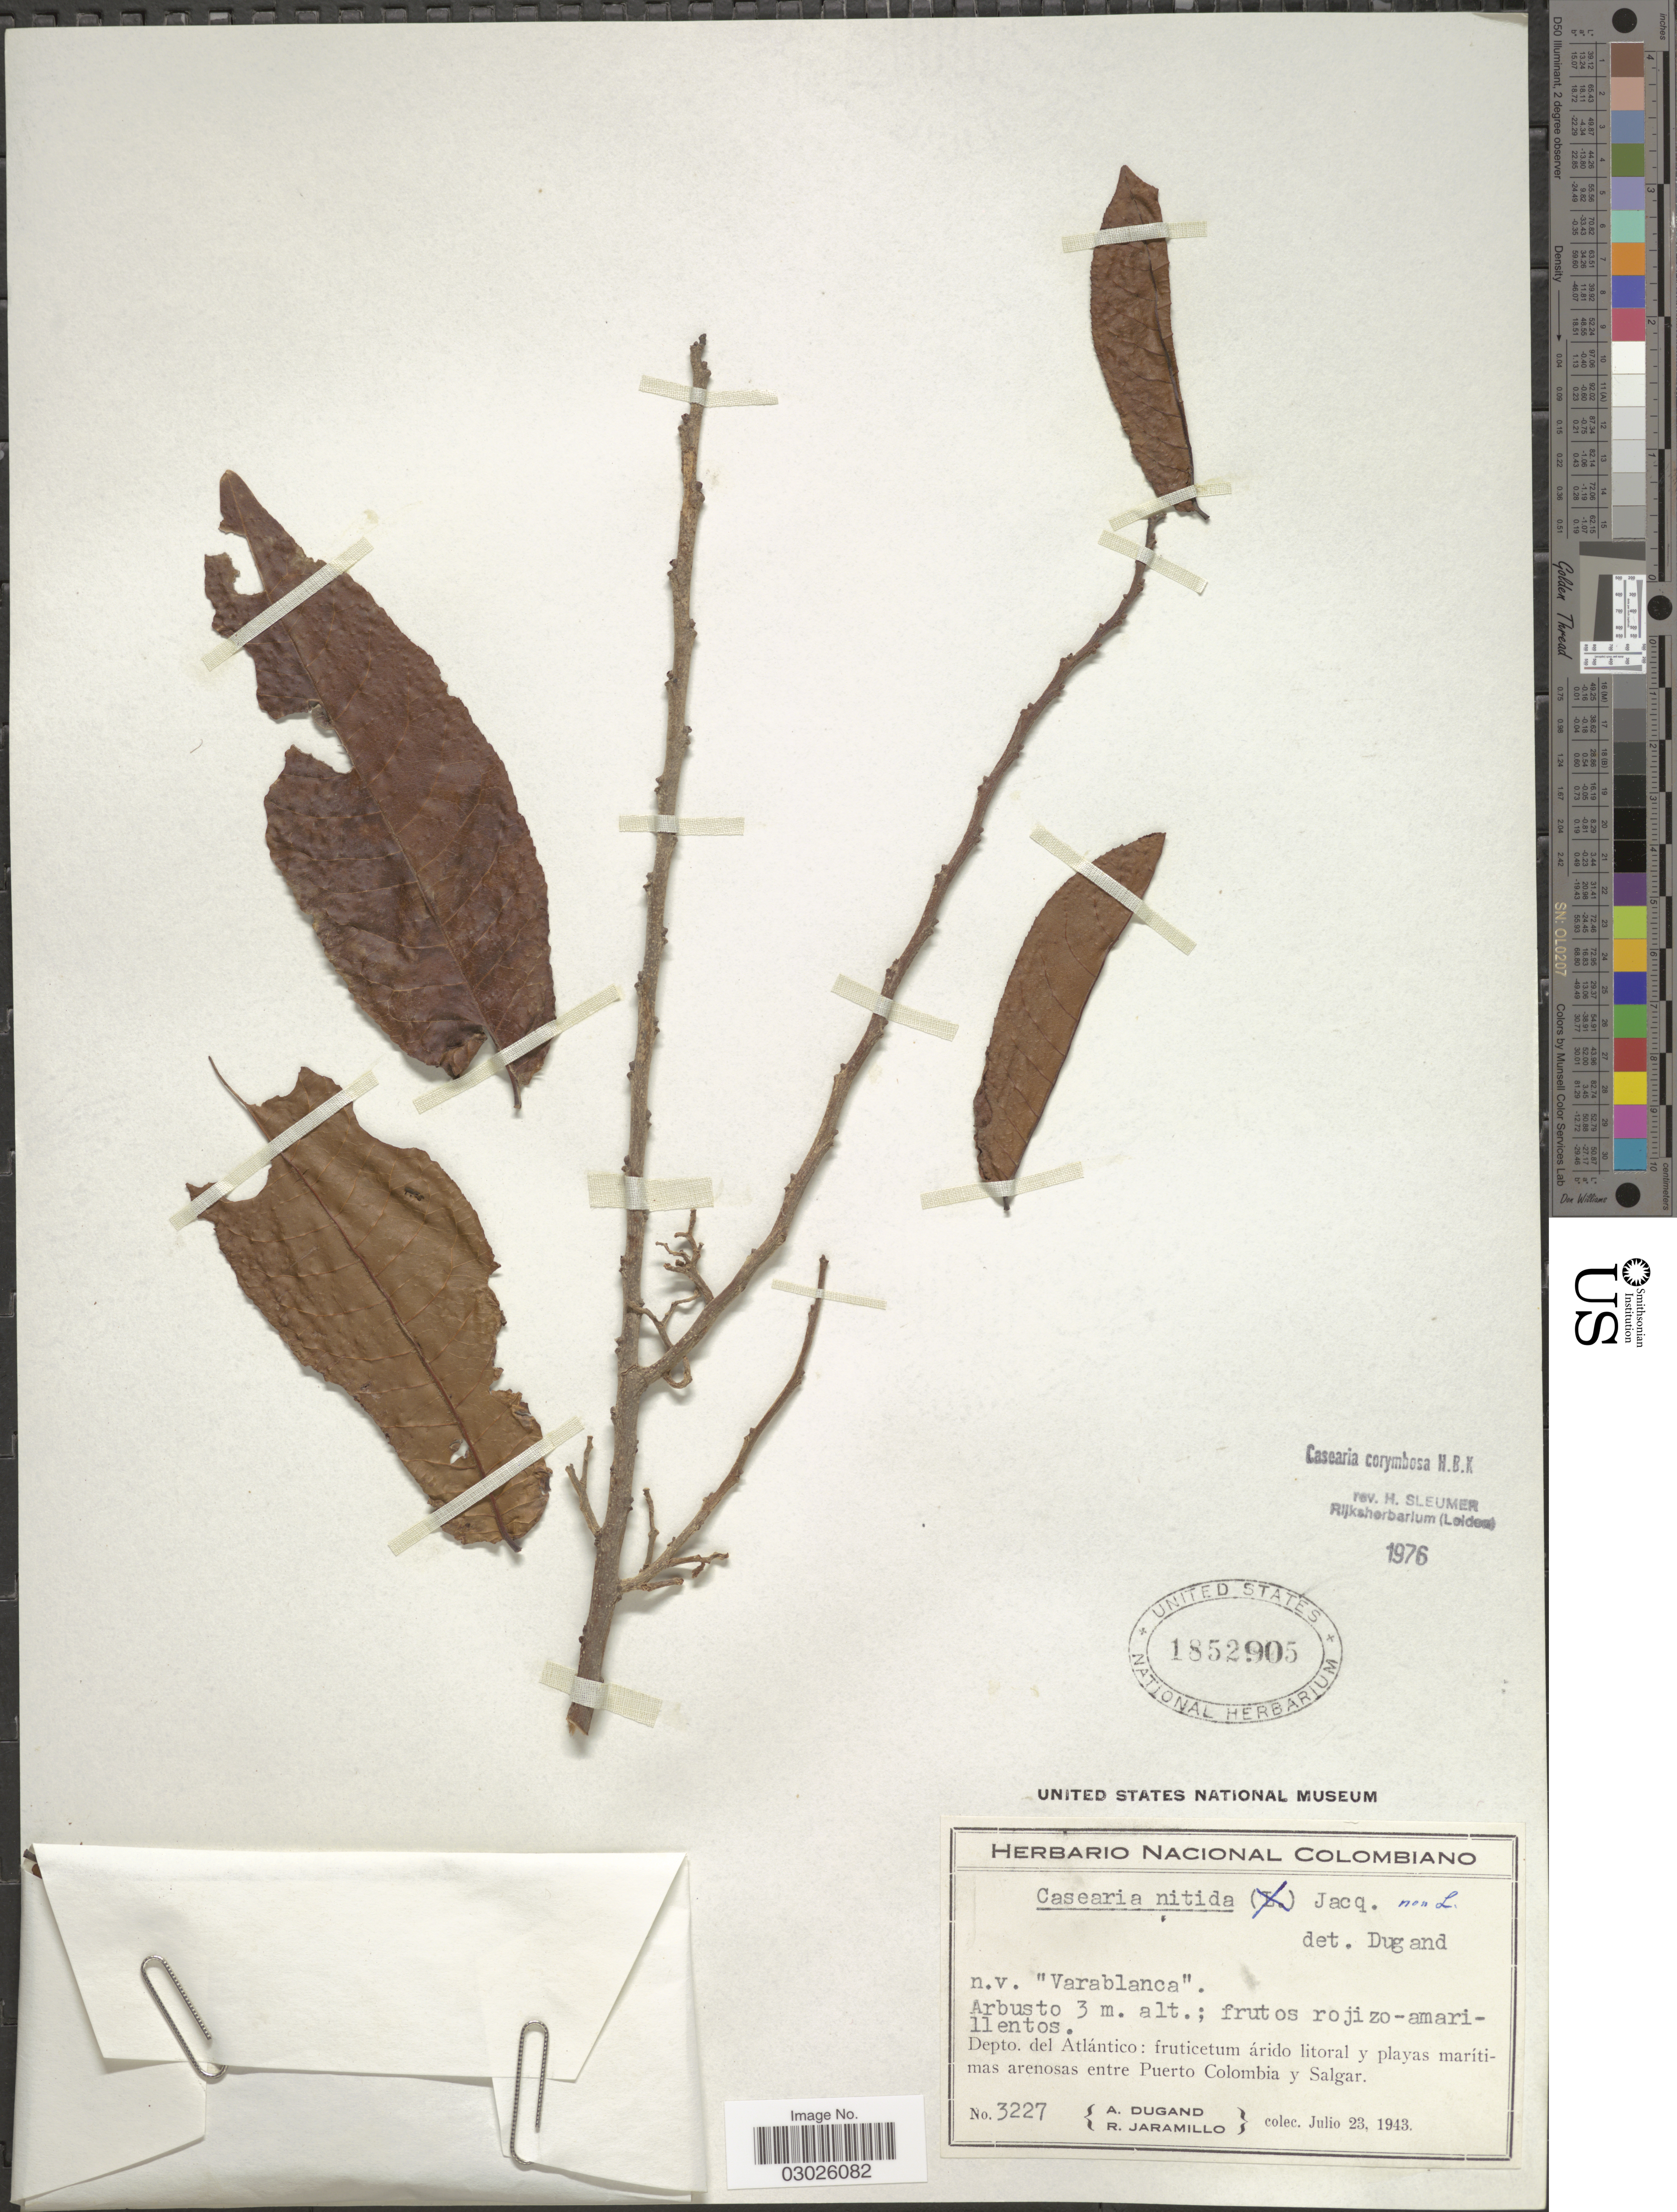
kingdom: Plantae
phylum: Tracheophyta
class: Magnoliopsida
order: Malpighiales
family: Salicaceae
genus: Casearia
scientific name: Casearia corymbosa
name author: Kunth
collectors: A. Dugand & R. Jaramillo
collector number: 3227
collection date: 1943-07-23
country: Colombia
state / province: Atlántico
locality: Depto. del Atlántico: fruticetum árido litoral y playas marítimas arenosas entre Puerto Colombia y Salgar.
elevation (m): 3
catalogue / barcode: US 1852905